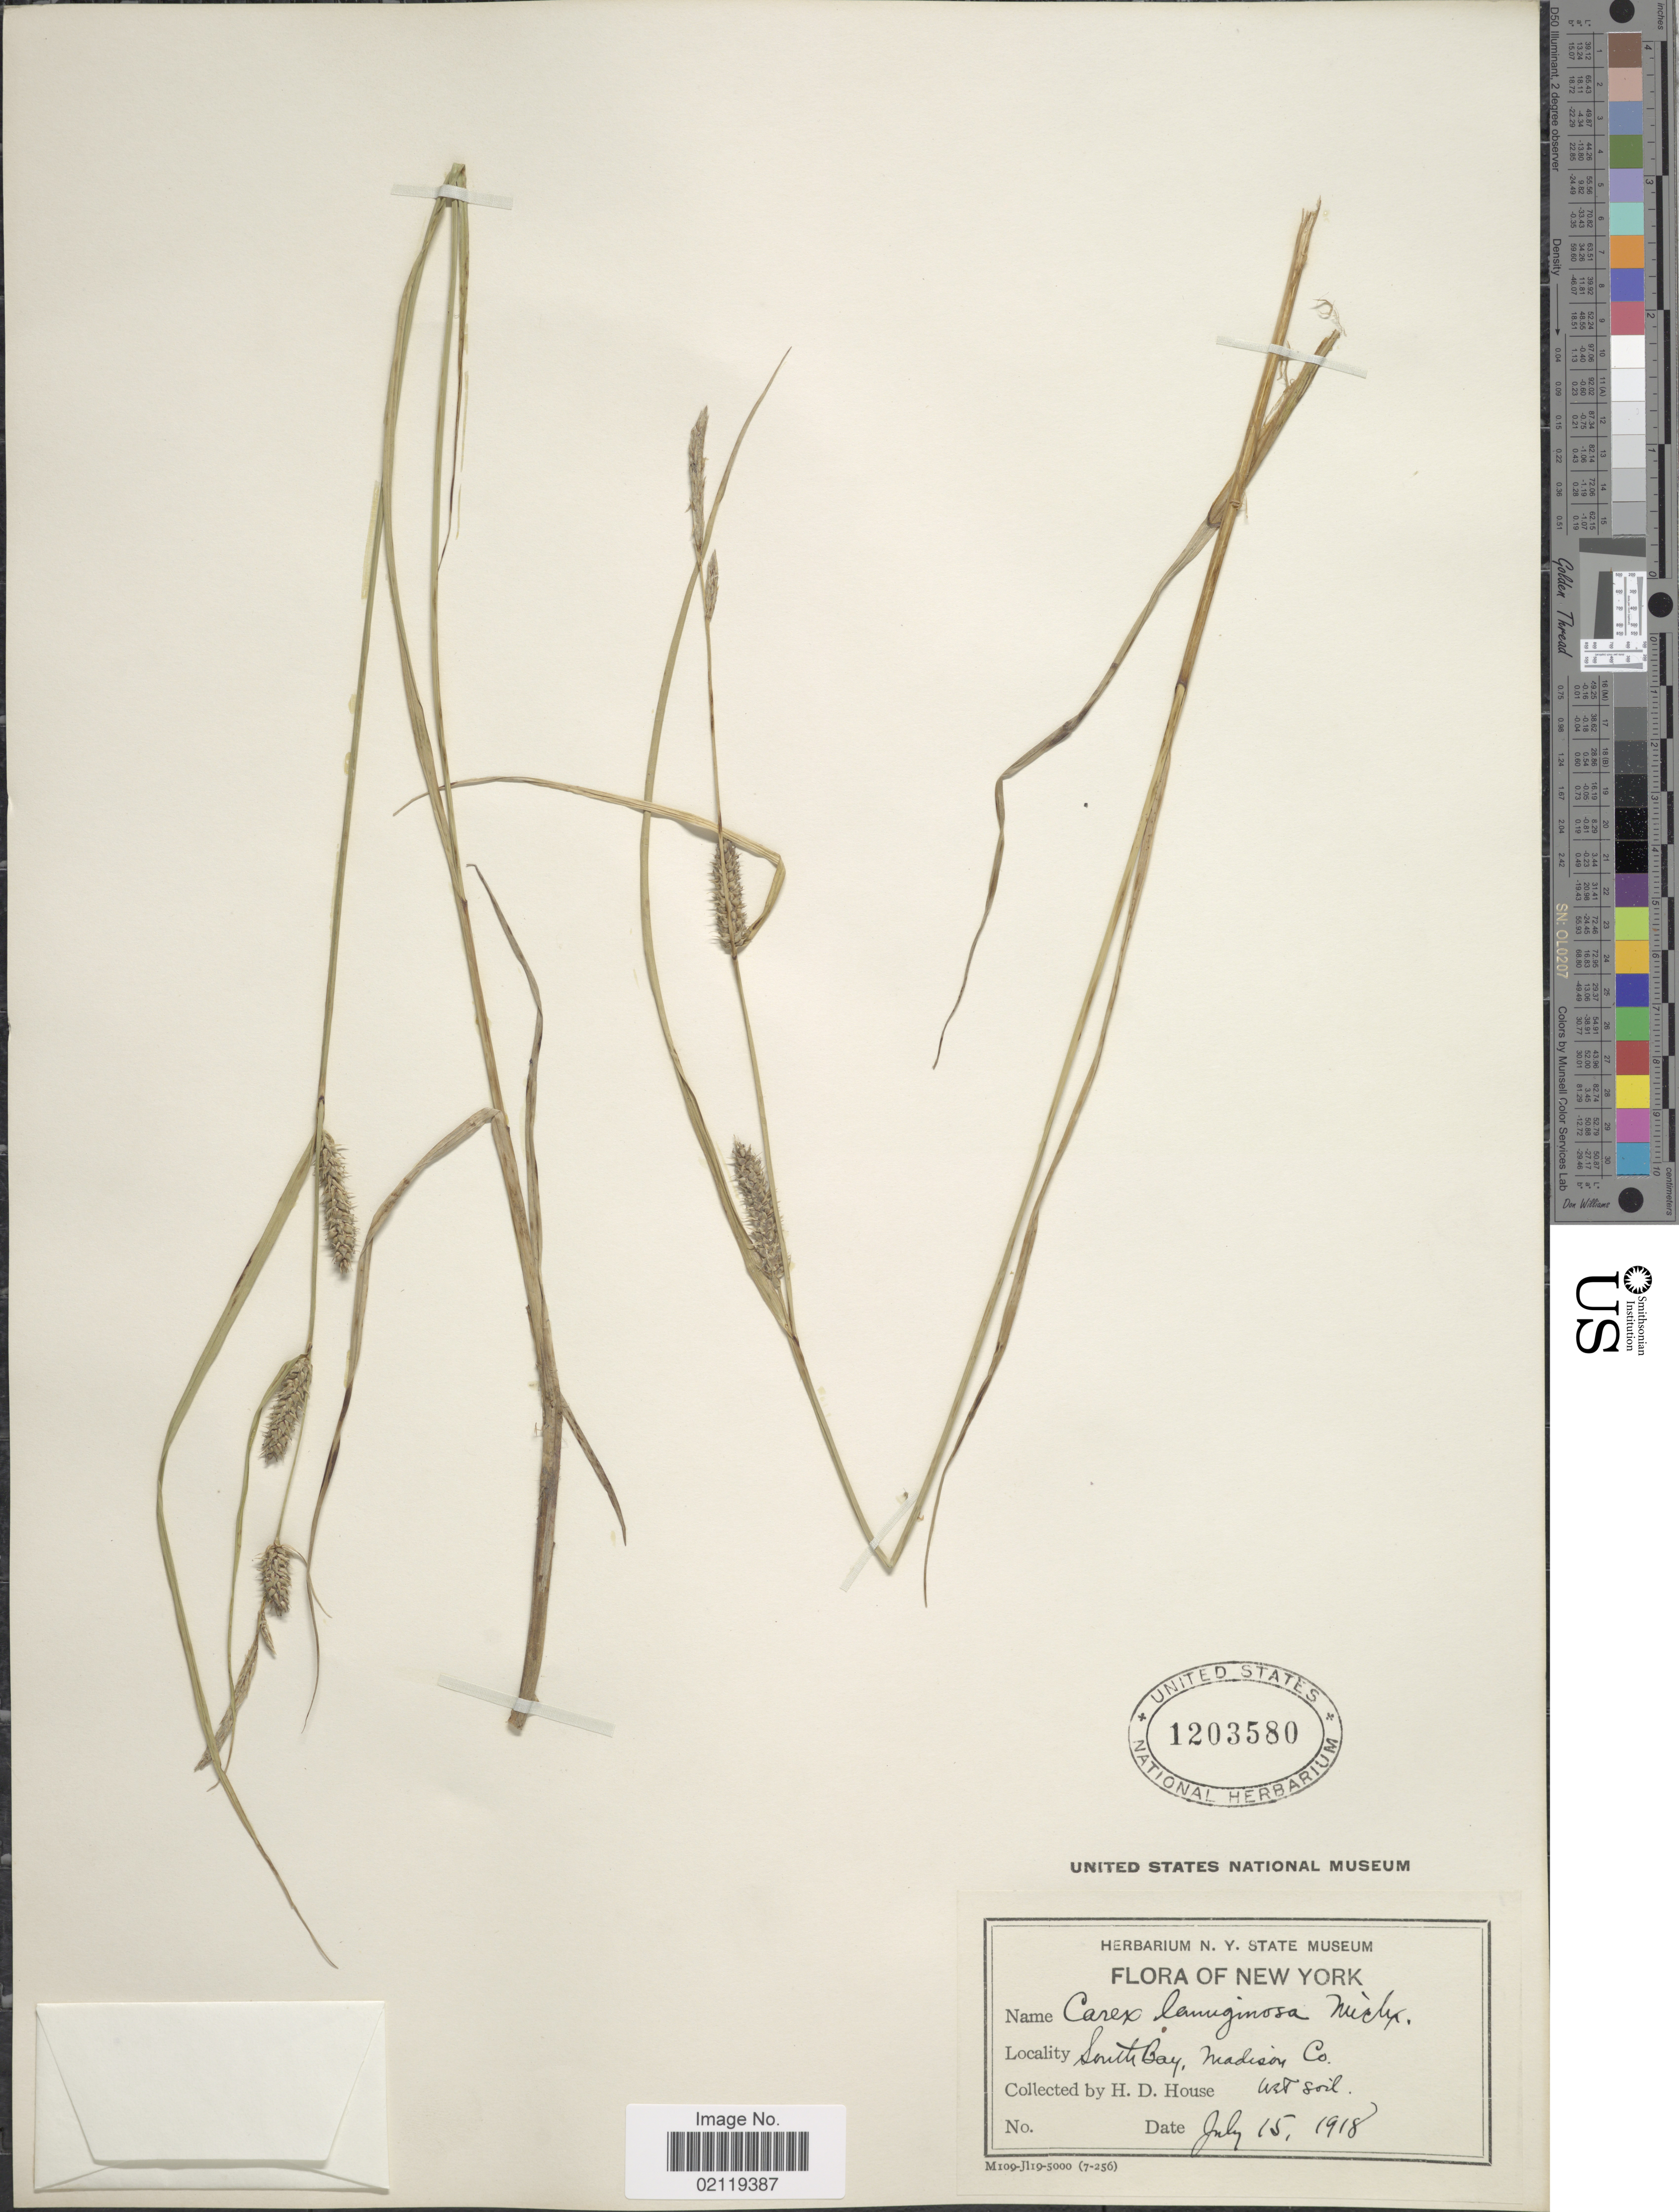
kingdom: Plantae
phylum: Tracheophyta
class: Liliopsida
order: Poales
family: Cyperaceae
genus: Carex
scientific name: Carex pellita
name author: Muhl. ex Willd.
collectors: H. D. House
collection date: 1918-07-15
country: United States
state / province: New York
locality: South Bay, Madison Co.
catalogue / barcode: US 1203580